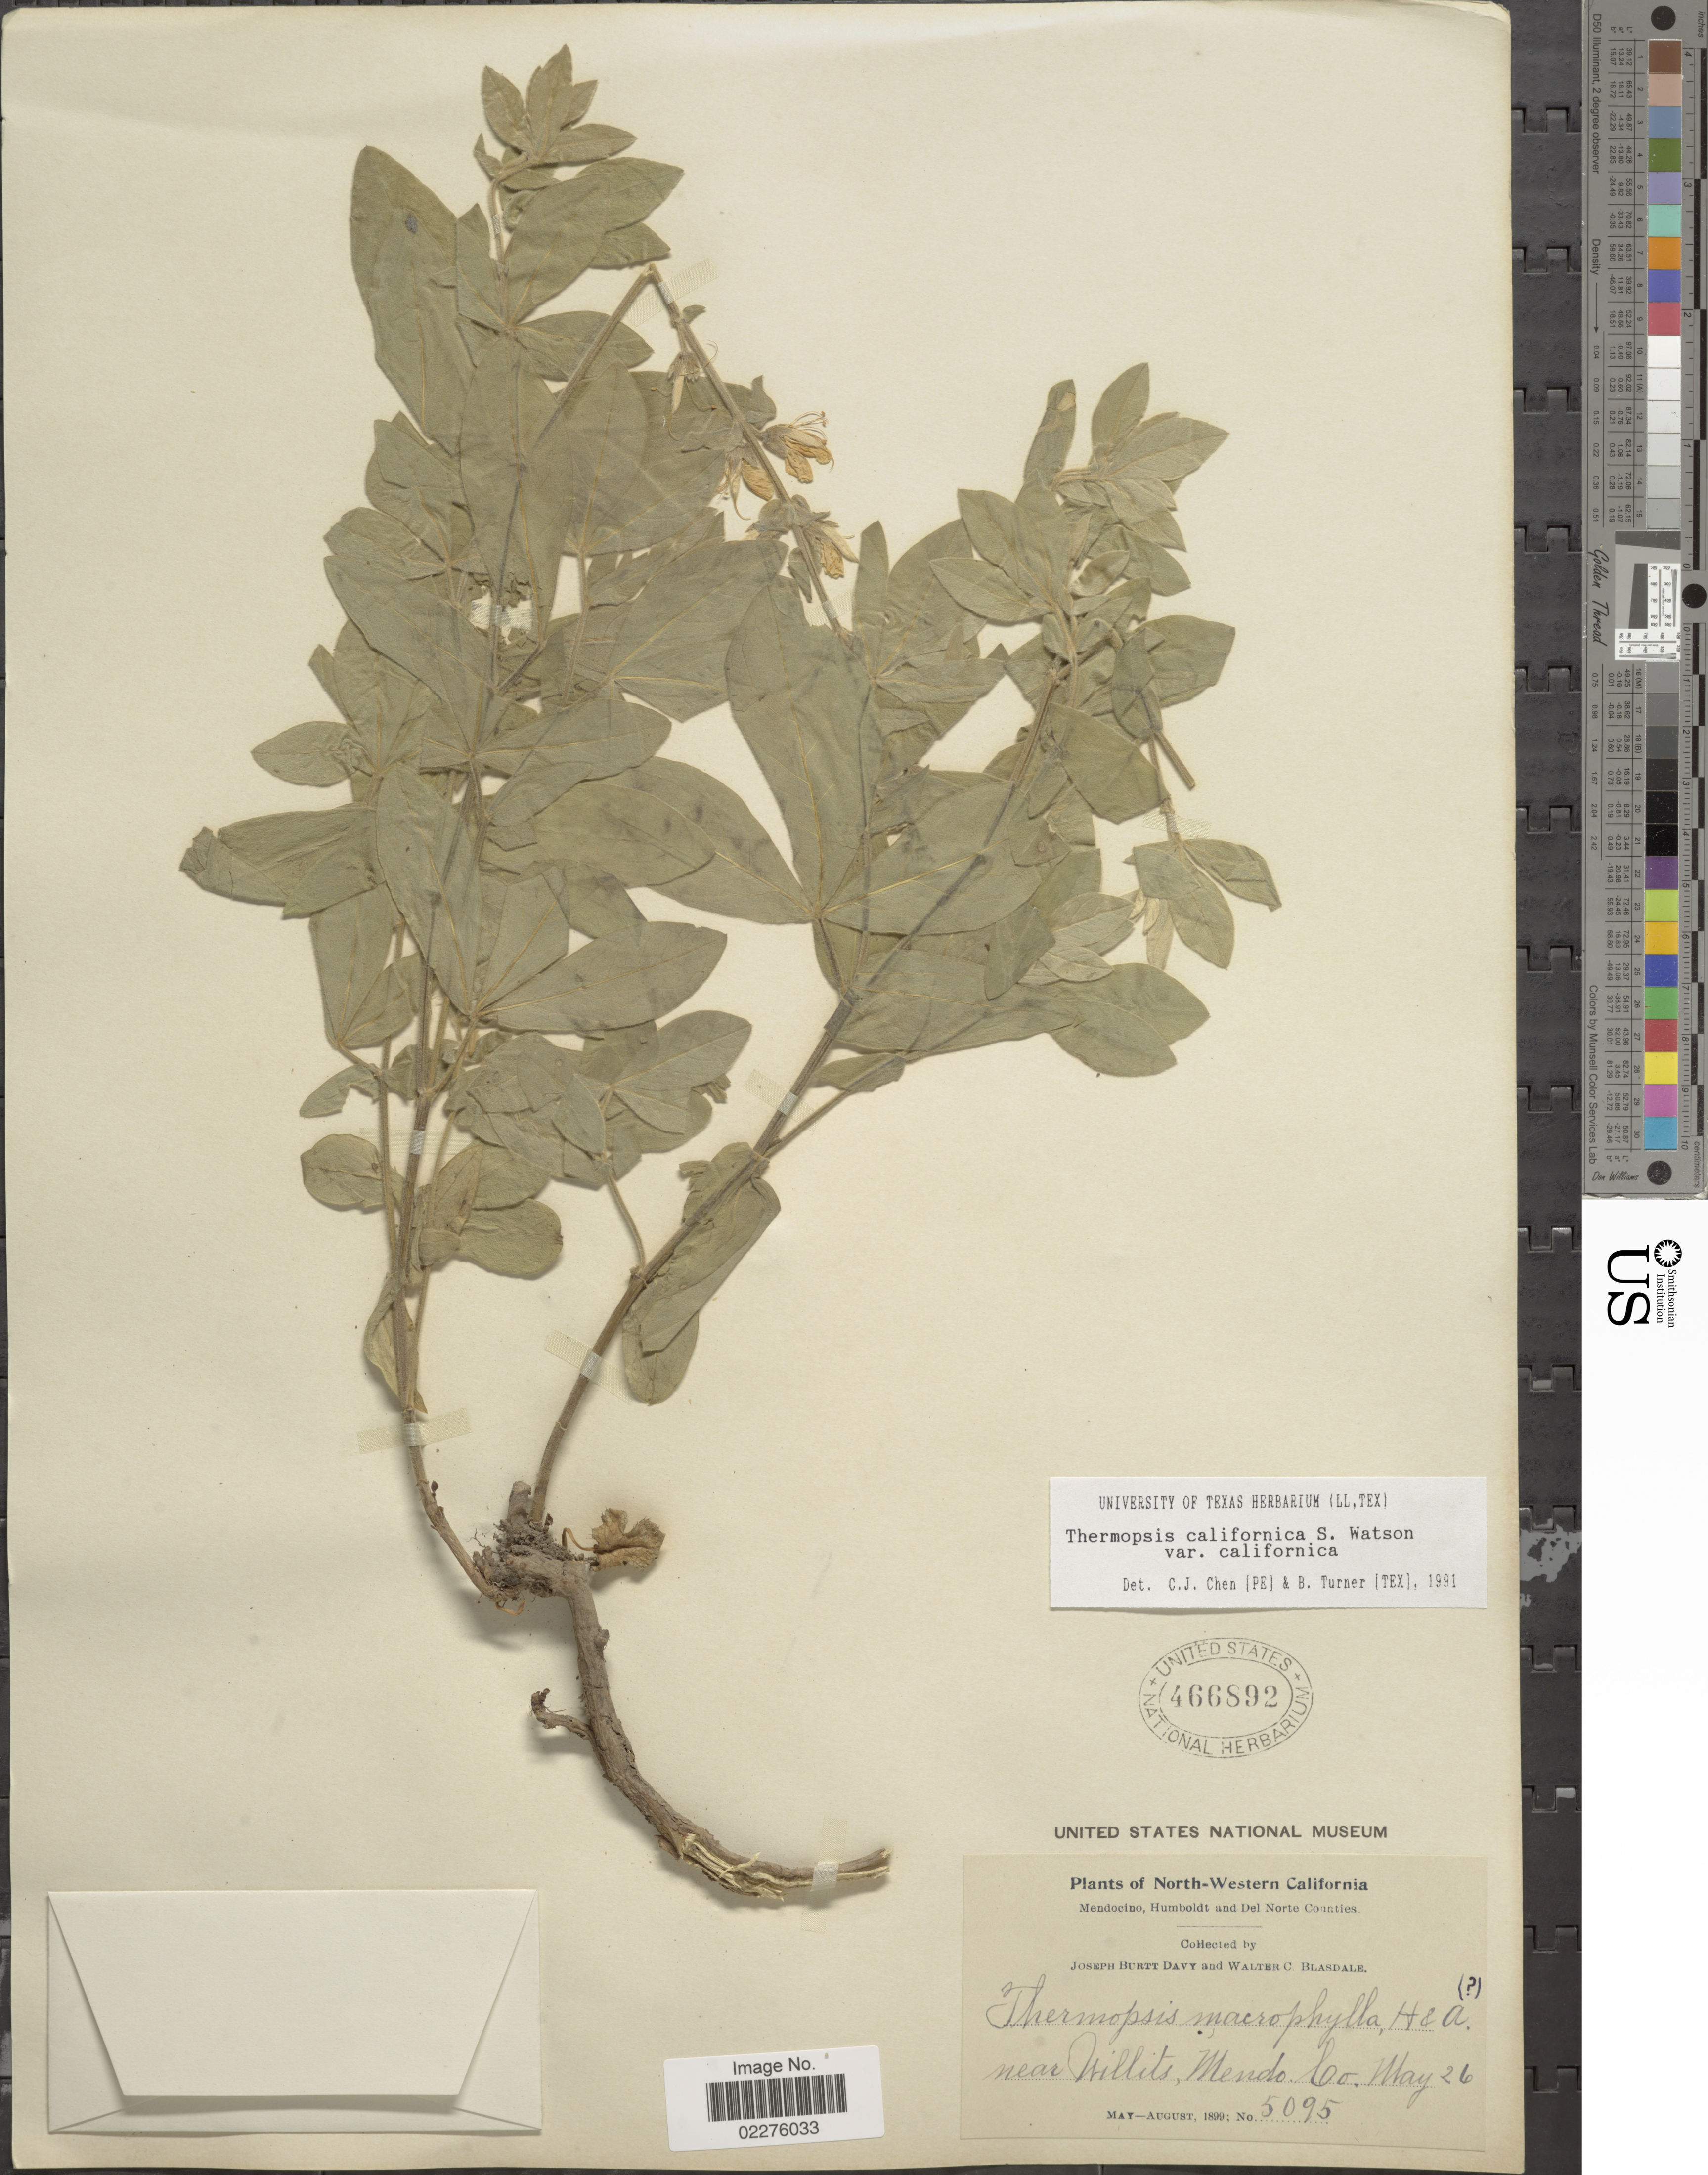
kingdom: Plantae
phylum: Tracheophyta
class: Magnoliopsida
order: Fabales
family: Fabaceae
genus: Thermopsis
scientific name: Thermopsis californica var. californica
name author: S. Watson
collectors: J. Burtt Davy & W. Blasdale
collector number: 5095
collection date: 1899-05-26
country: United States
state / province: California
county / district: Mendocino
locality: North-western California, Mendocino and Del Norte Counties, near Willits, Mendo Co.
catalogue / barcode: US 466892